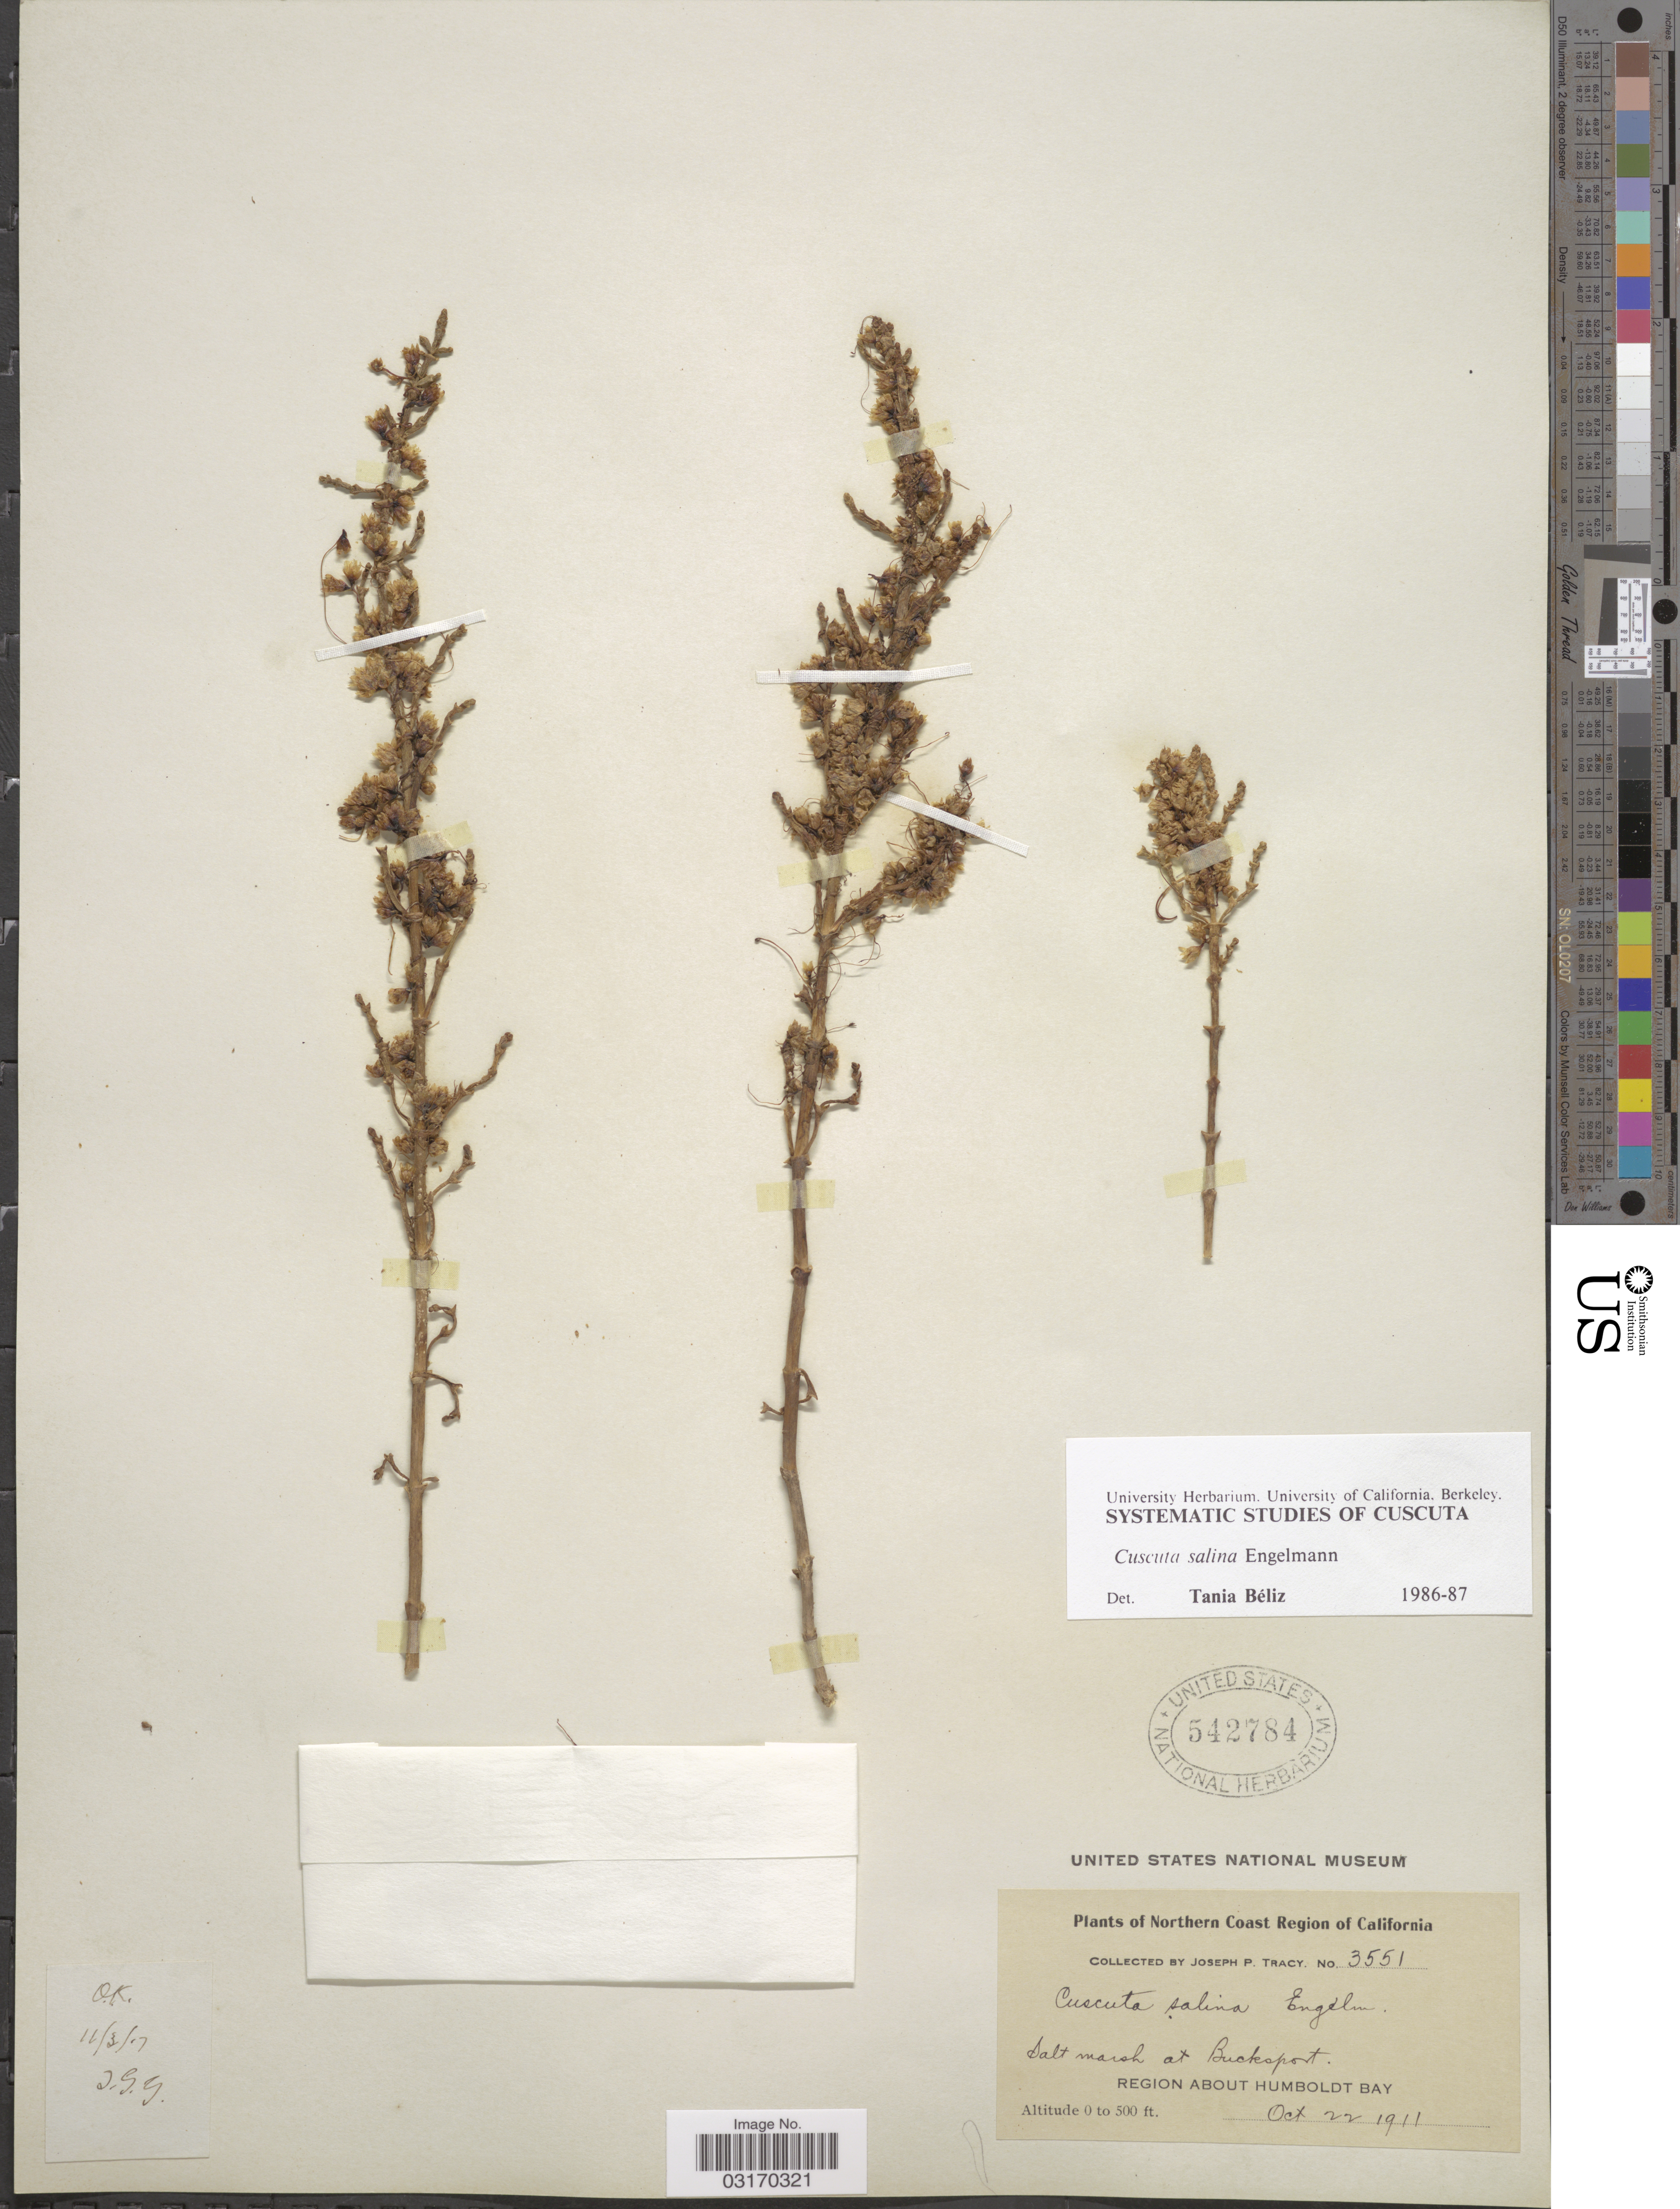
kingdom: Plantae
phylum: Tracheophyta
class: Magnoliopsida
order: Solanales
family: Convolvulaceae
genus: Cuscuta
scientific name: Cuscuta salina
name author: Engelm.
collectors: J. Tracy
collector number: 3551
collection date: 1911-10-22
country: United States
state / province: California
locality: Northern Coast Region of California. At Bucksport. Region about Humboldt Bay.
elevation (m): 0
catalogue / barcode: US 542784